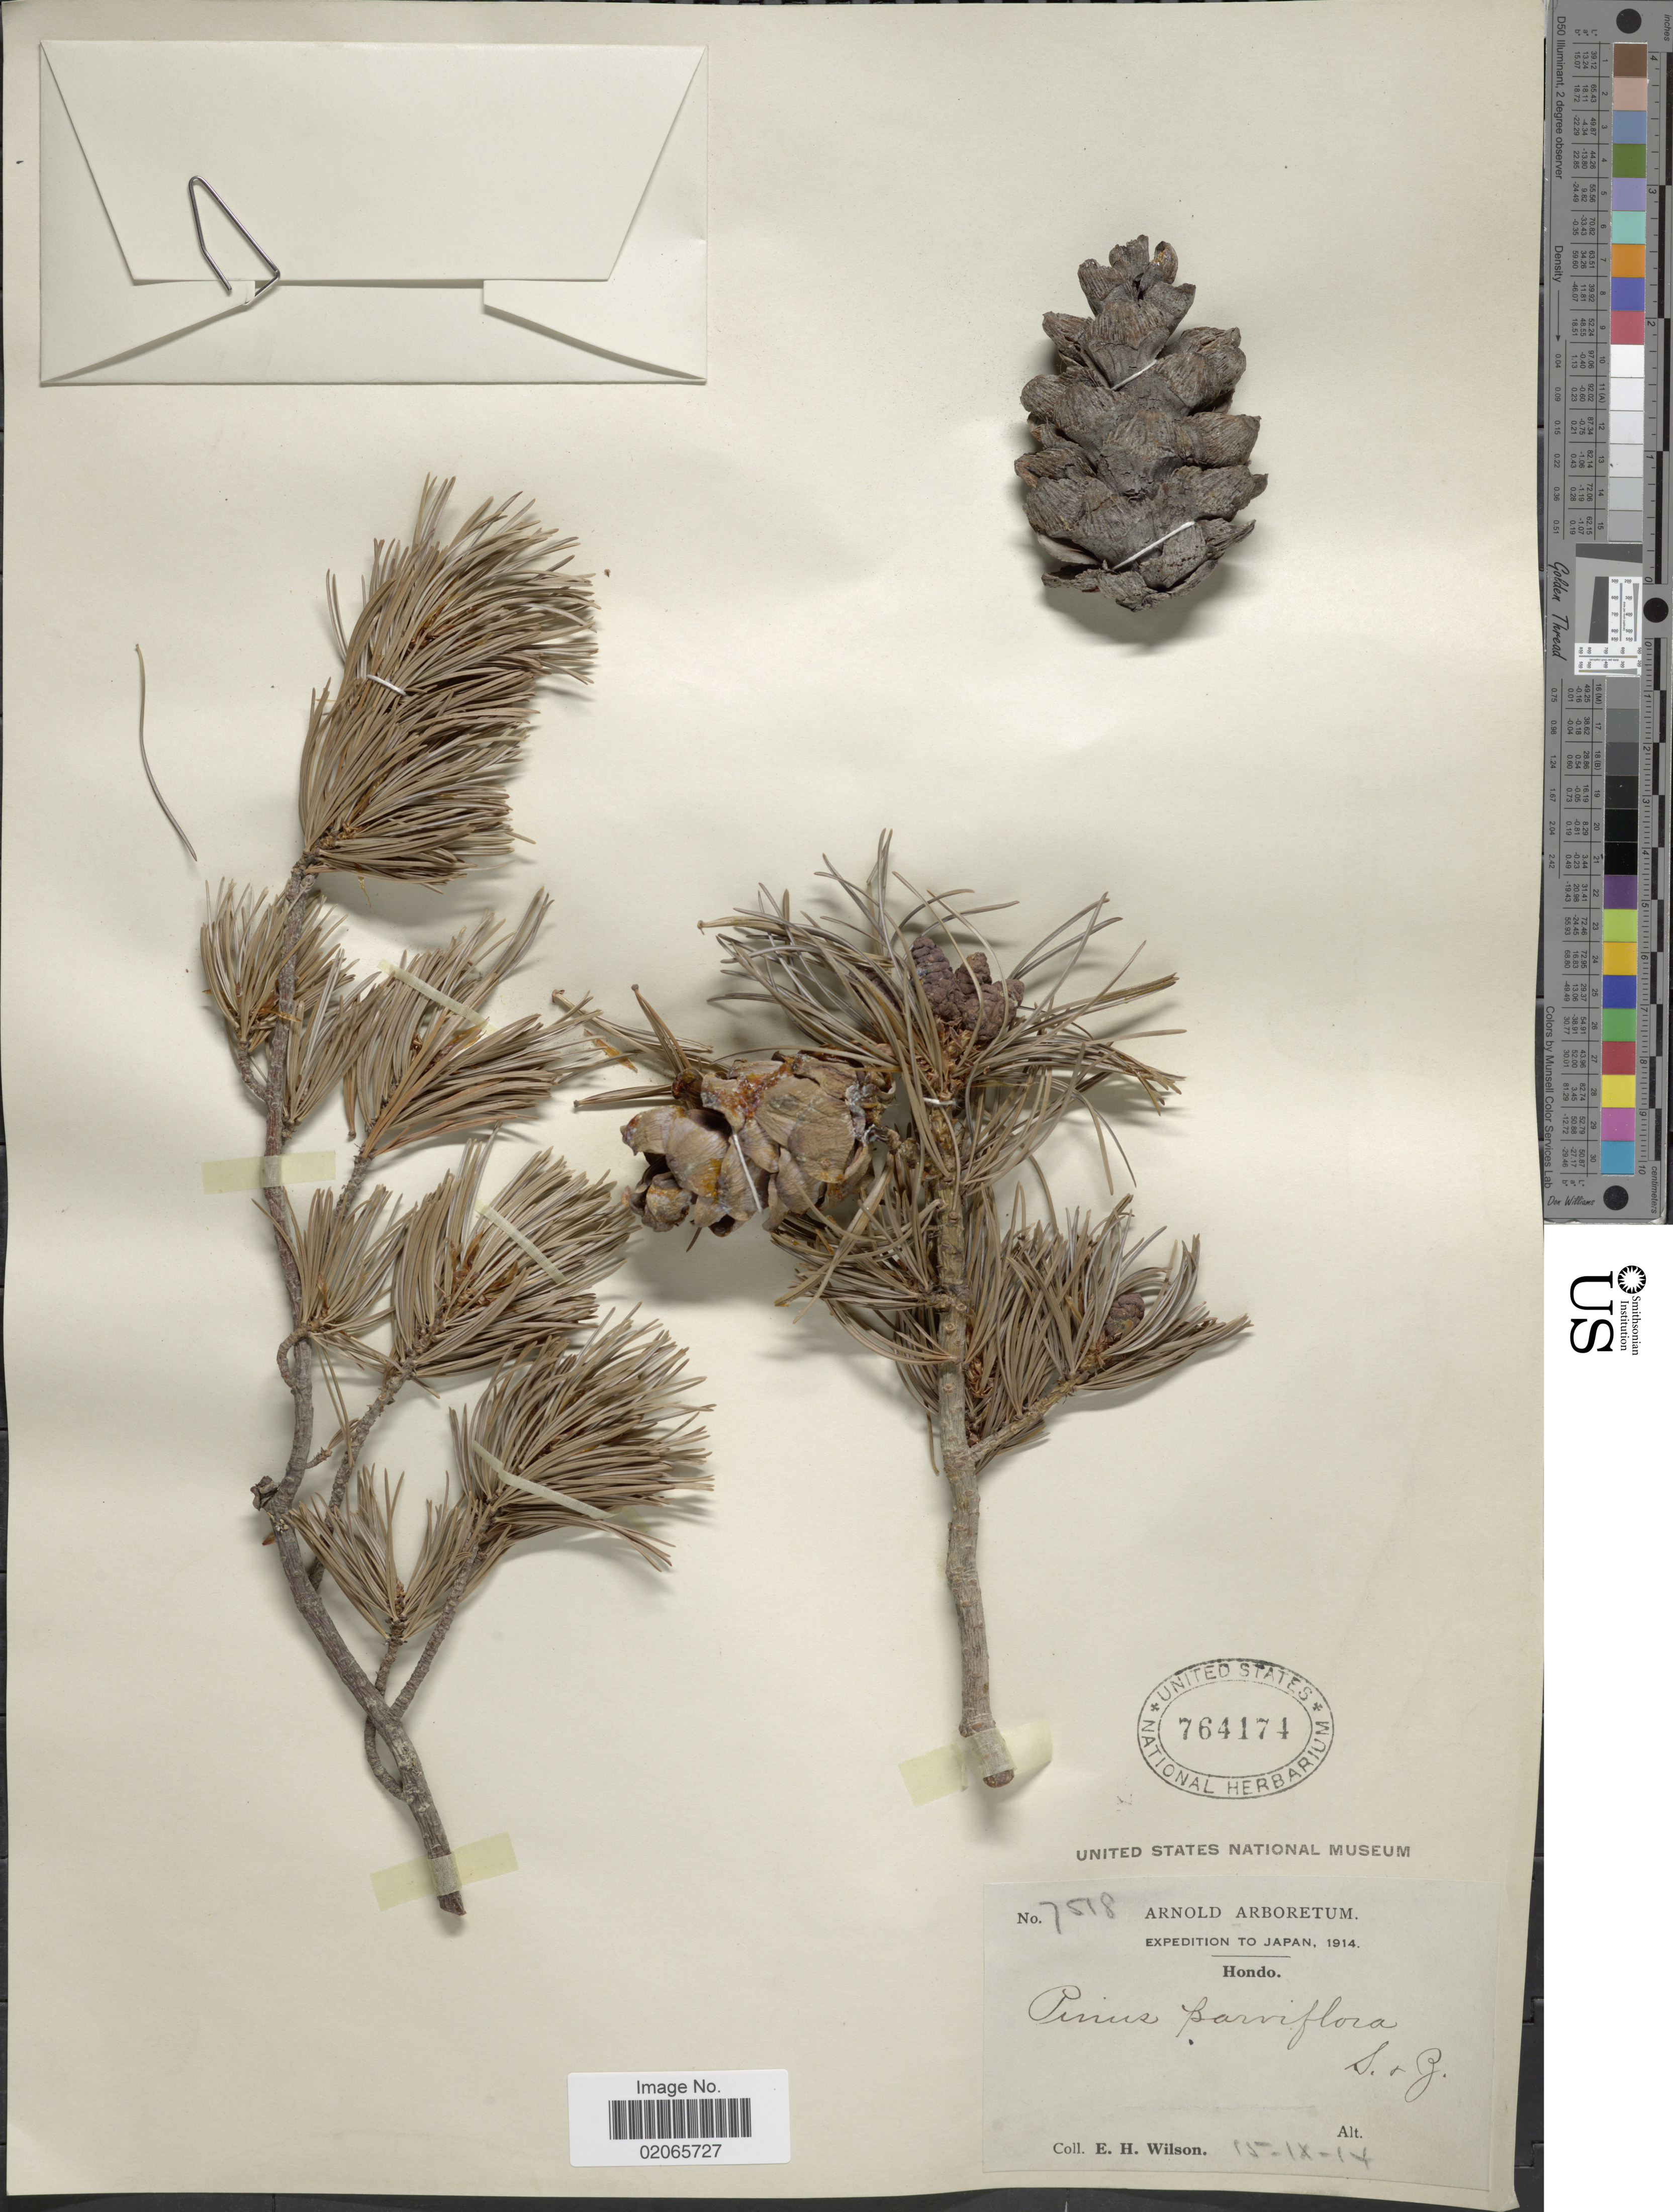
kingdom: Plantae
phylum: Tracheophyta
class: Pinopsida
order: Pinales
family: Pinaceae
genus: Pinus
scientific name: Pinus parviflora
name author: Siebold & Zucc.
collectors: E. Wilson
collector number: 7518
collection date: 1914-09-15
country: Japan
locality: Hondo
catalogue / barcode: US 764174